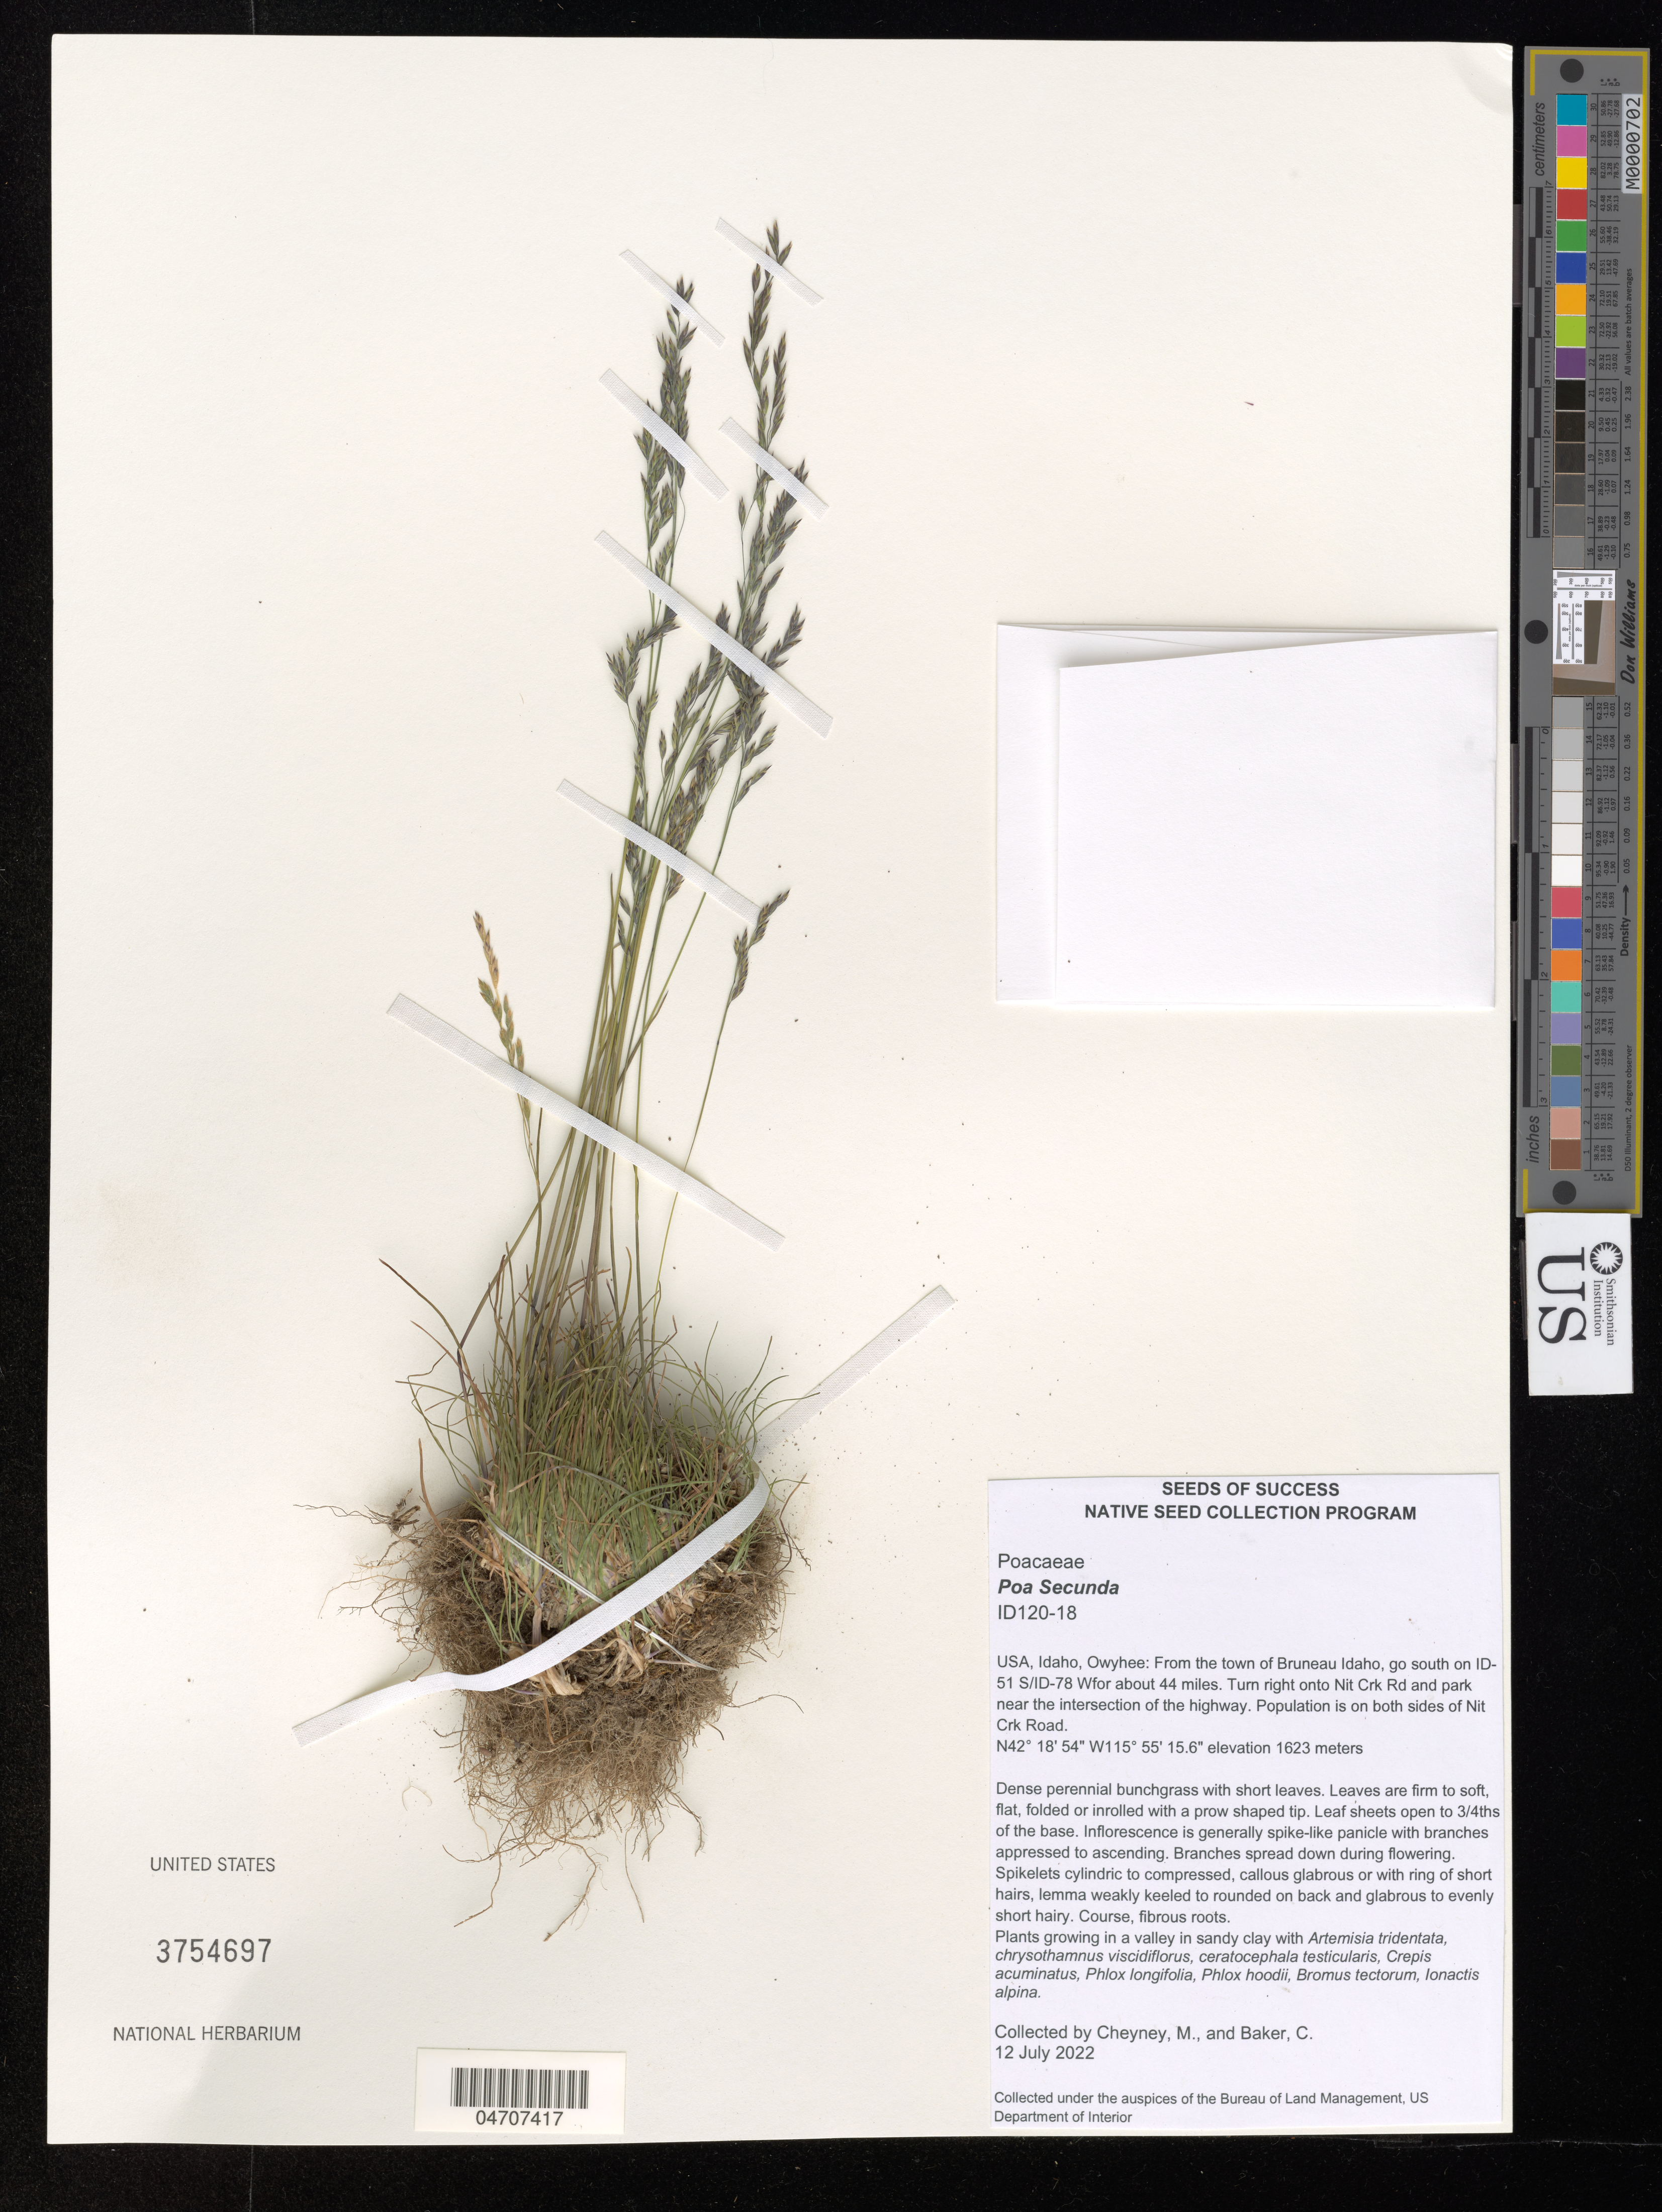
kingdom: Plantae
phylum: Tracheophyta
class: Liliopsida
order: Poales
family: Poaceae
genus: Poa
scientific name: Poa secunda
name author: J. Presl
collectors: M. Cheyney & C. Baker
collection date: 2022-07-12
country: United States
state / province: Idaho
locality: Owyhee: From the town of Bruneau Idaho, go south on ID-51 S/ID-78 Wfor about 44 miles. Turn right onto Nit Crk Rd and park near the intersection of the highway. Population is on both sides of Nit Crk Road.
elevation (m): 1623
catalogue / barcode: US 3754697